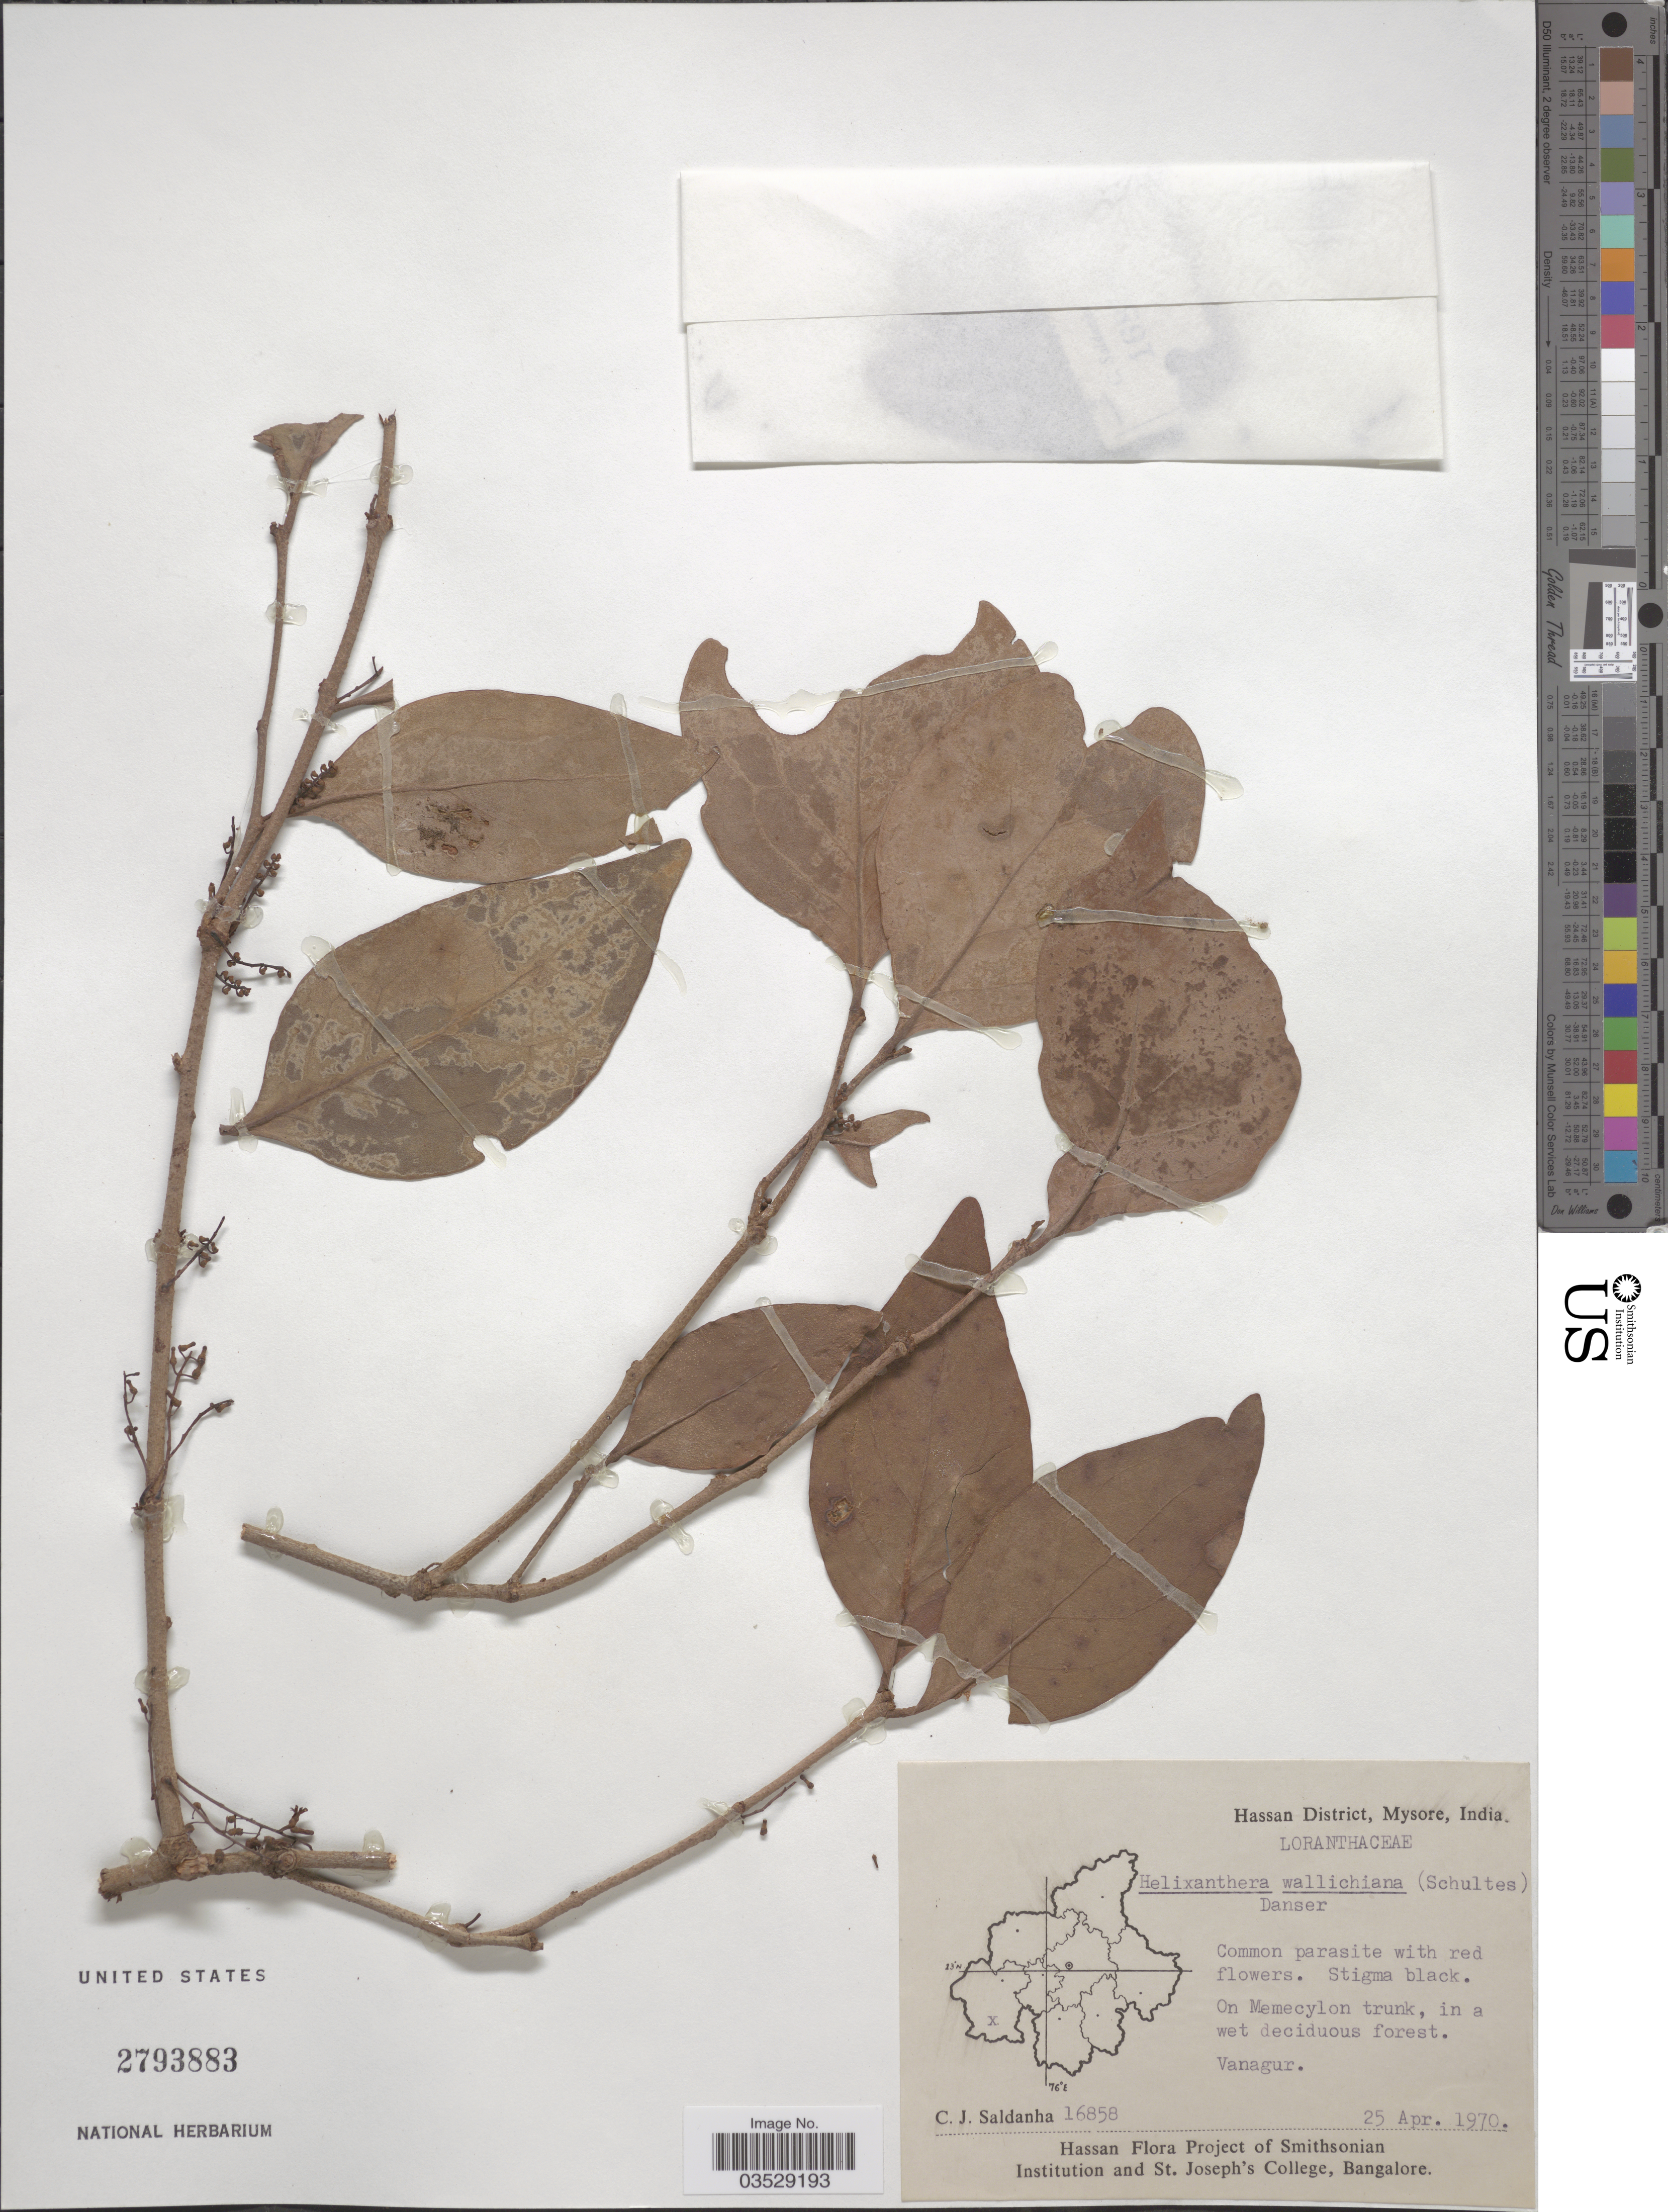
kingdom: Plantae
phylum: Tracheophyta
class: Magnoliopsida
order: Santalales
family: Loranthaceae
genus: Helixanthera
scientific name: Helixanthera wallichiana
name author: Danser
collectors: C. J. Saldanha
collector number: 16858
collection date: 1970-04-25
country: India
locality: Hassan District, Mysore. Vanagur.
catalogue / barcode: US 2793883